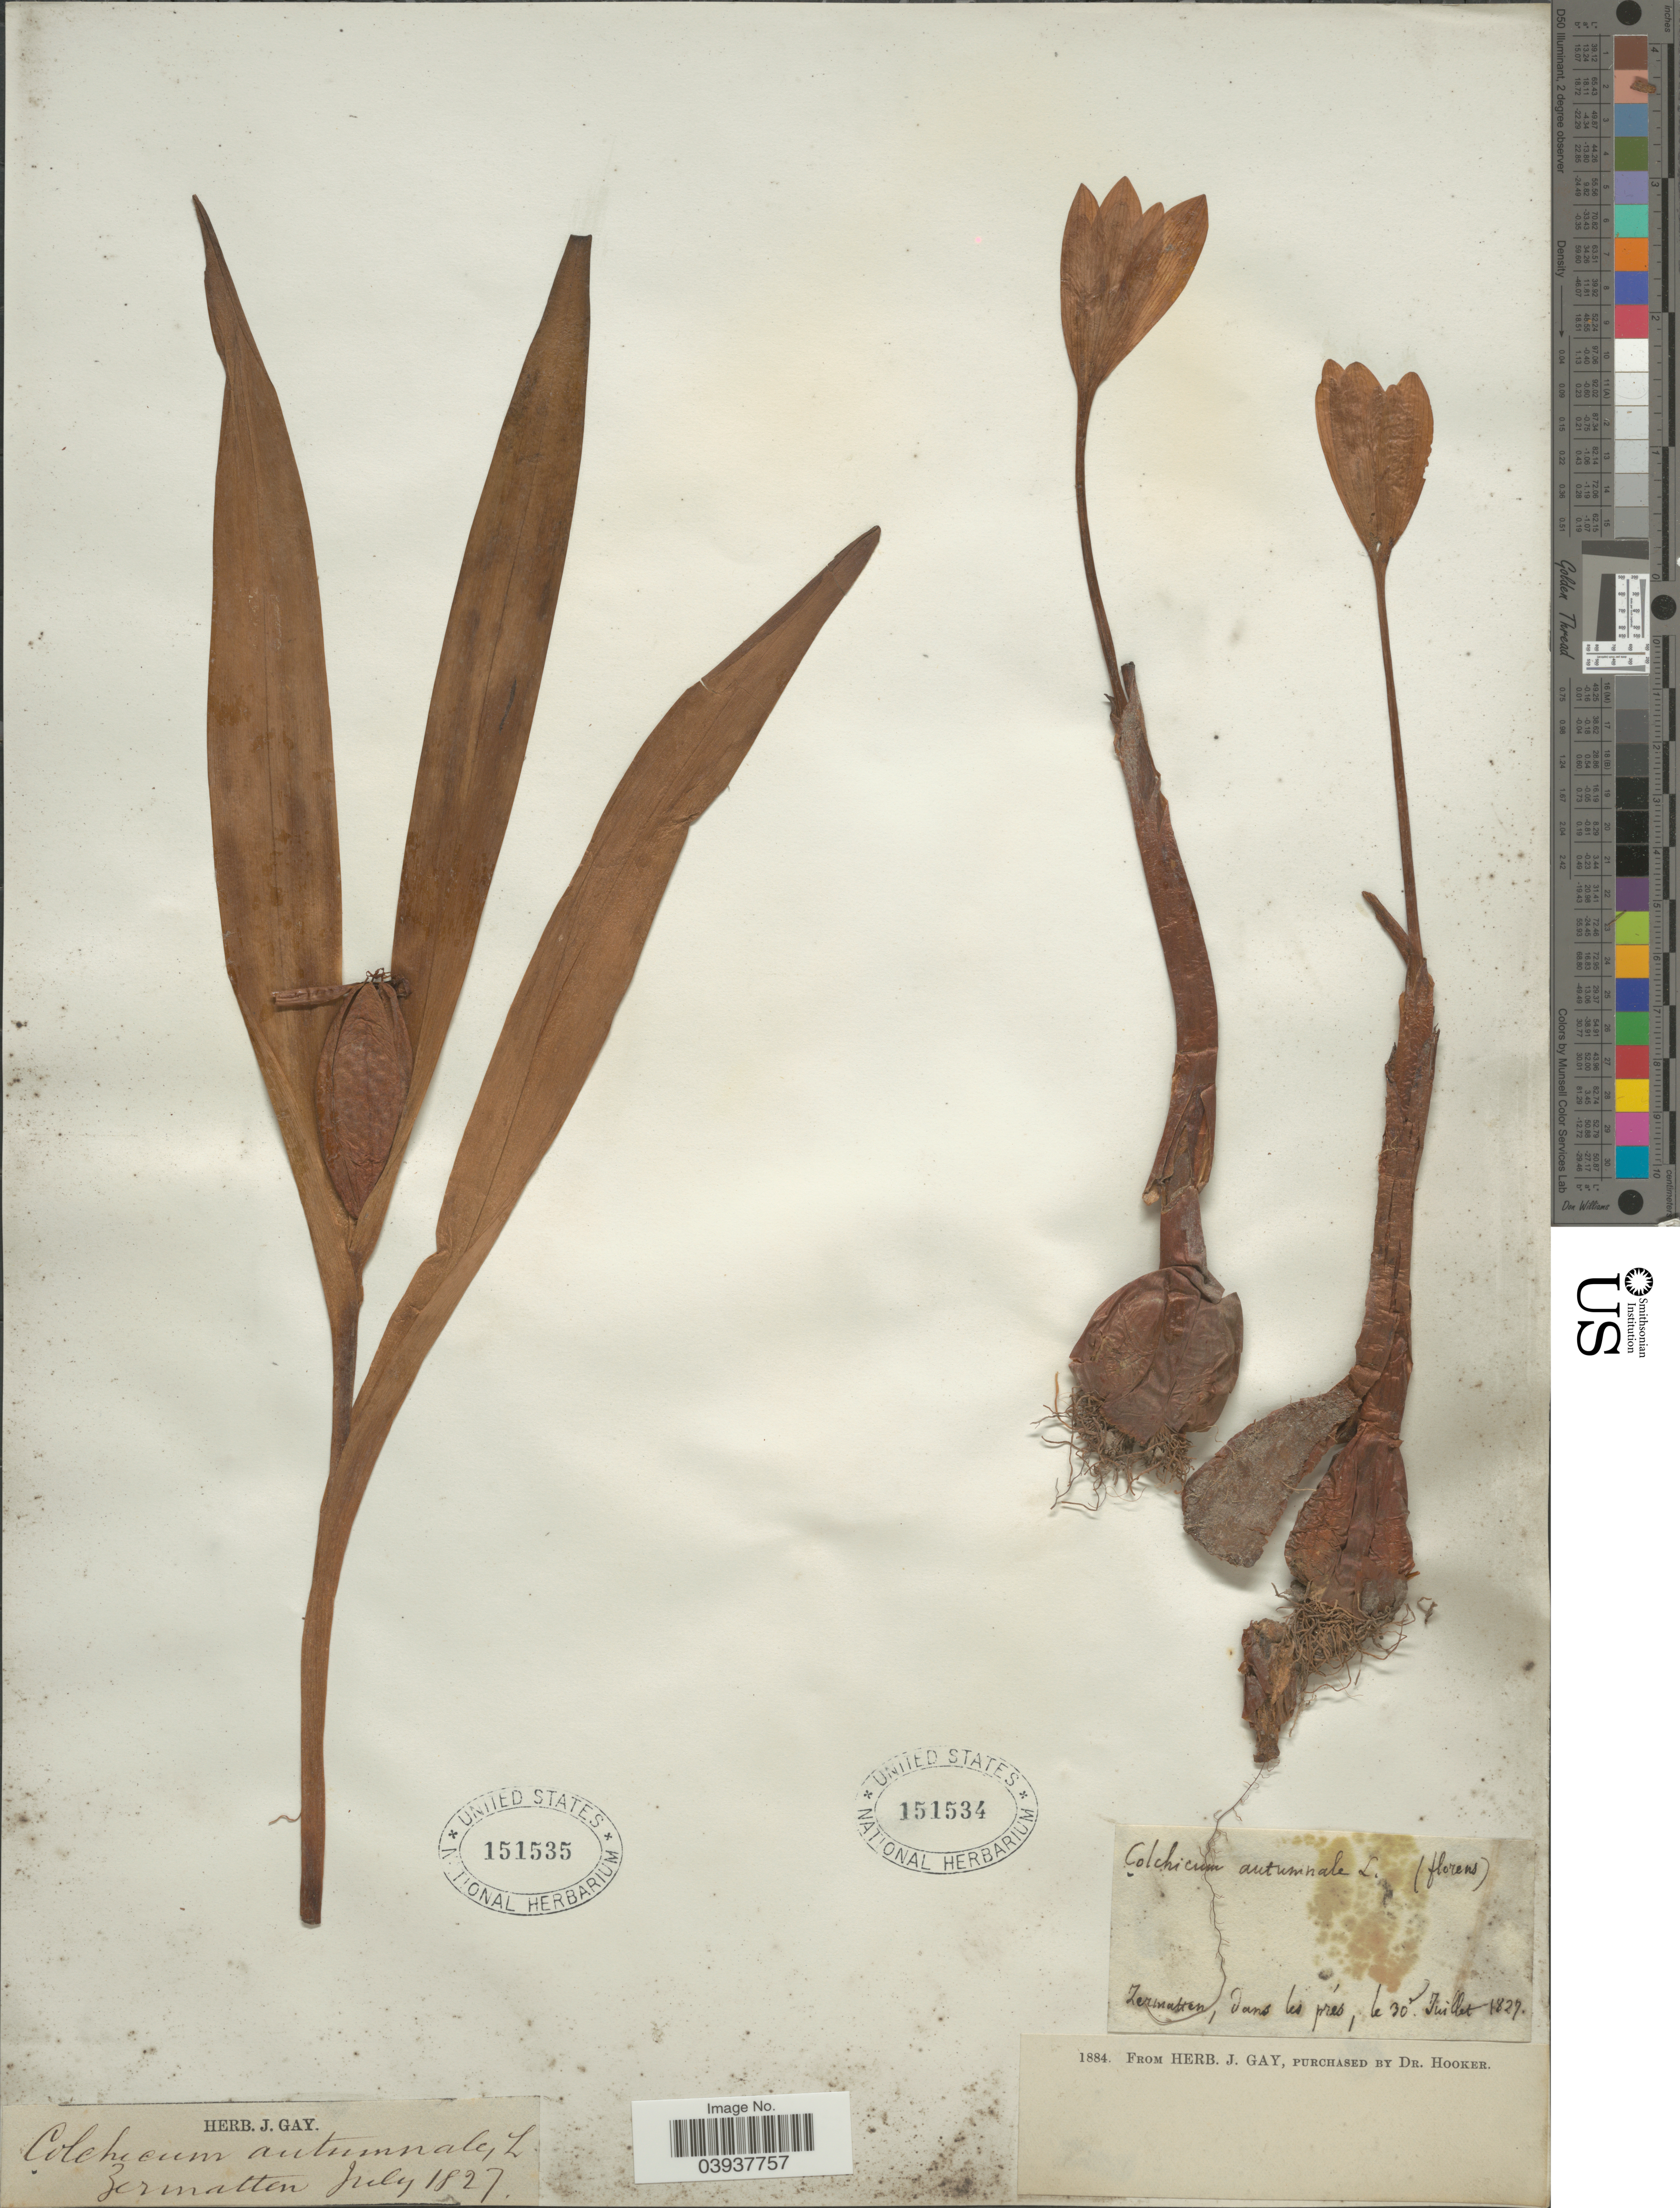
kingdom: Plantae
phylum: Tracheophyta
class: Liliopsida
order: Liliales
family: Colchicaceae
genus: Colchicum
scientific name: Colchicum autumnale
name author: L.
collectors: ex herb. J. Gay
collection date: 1827-07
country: Switzerland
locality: Zermatten.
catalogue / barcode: US 151535-2